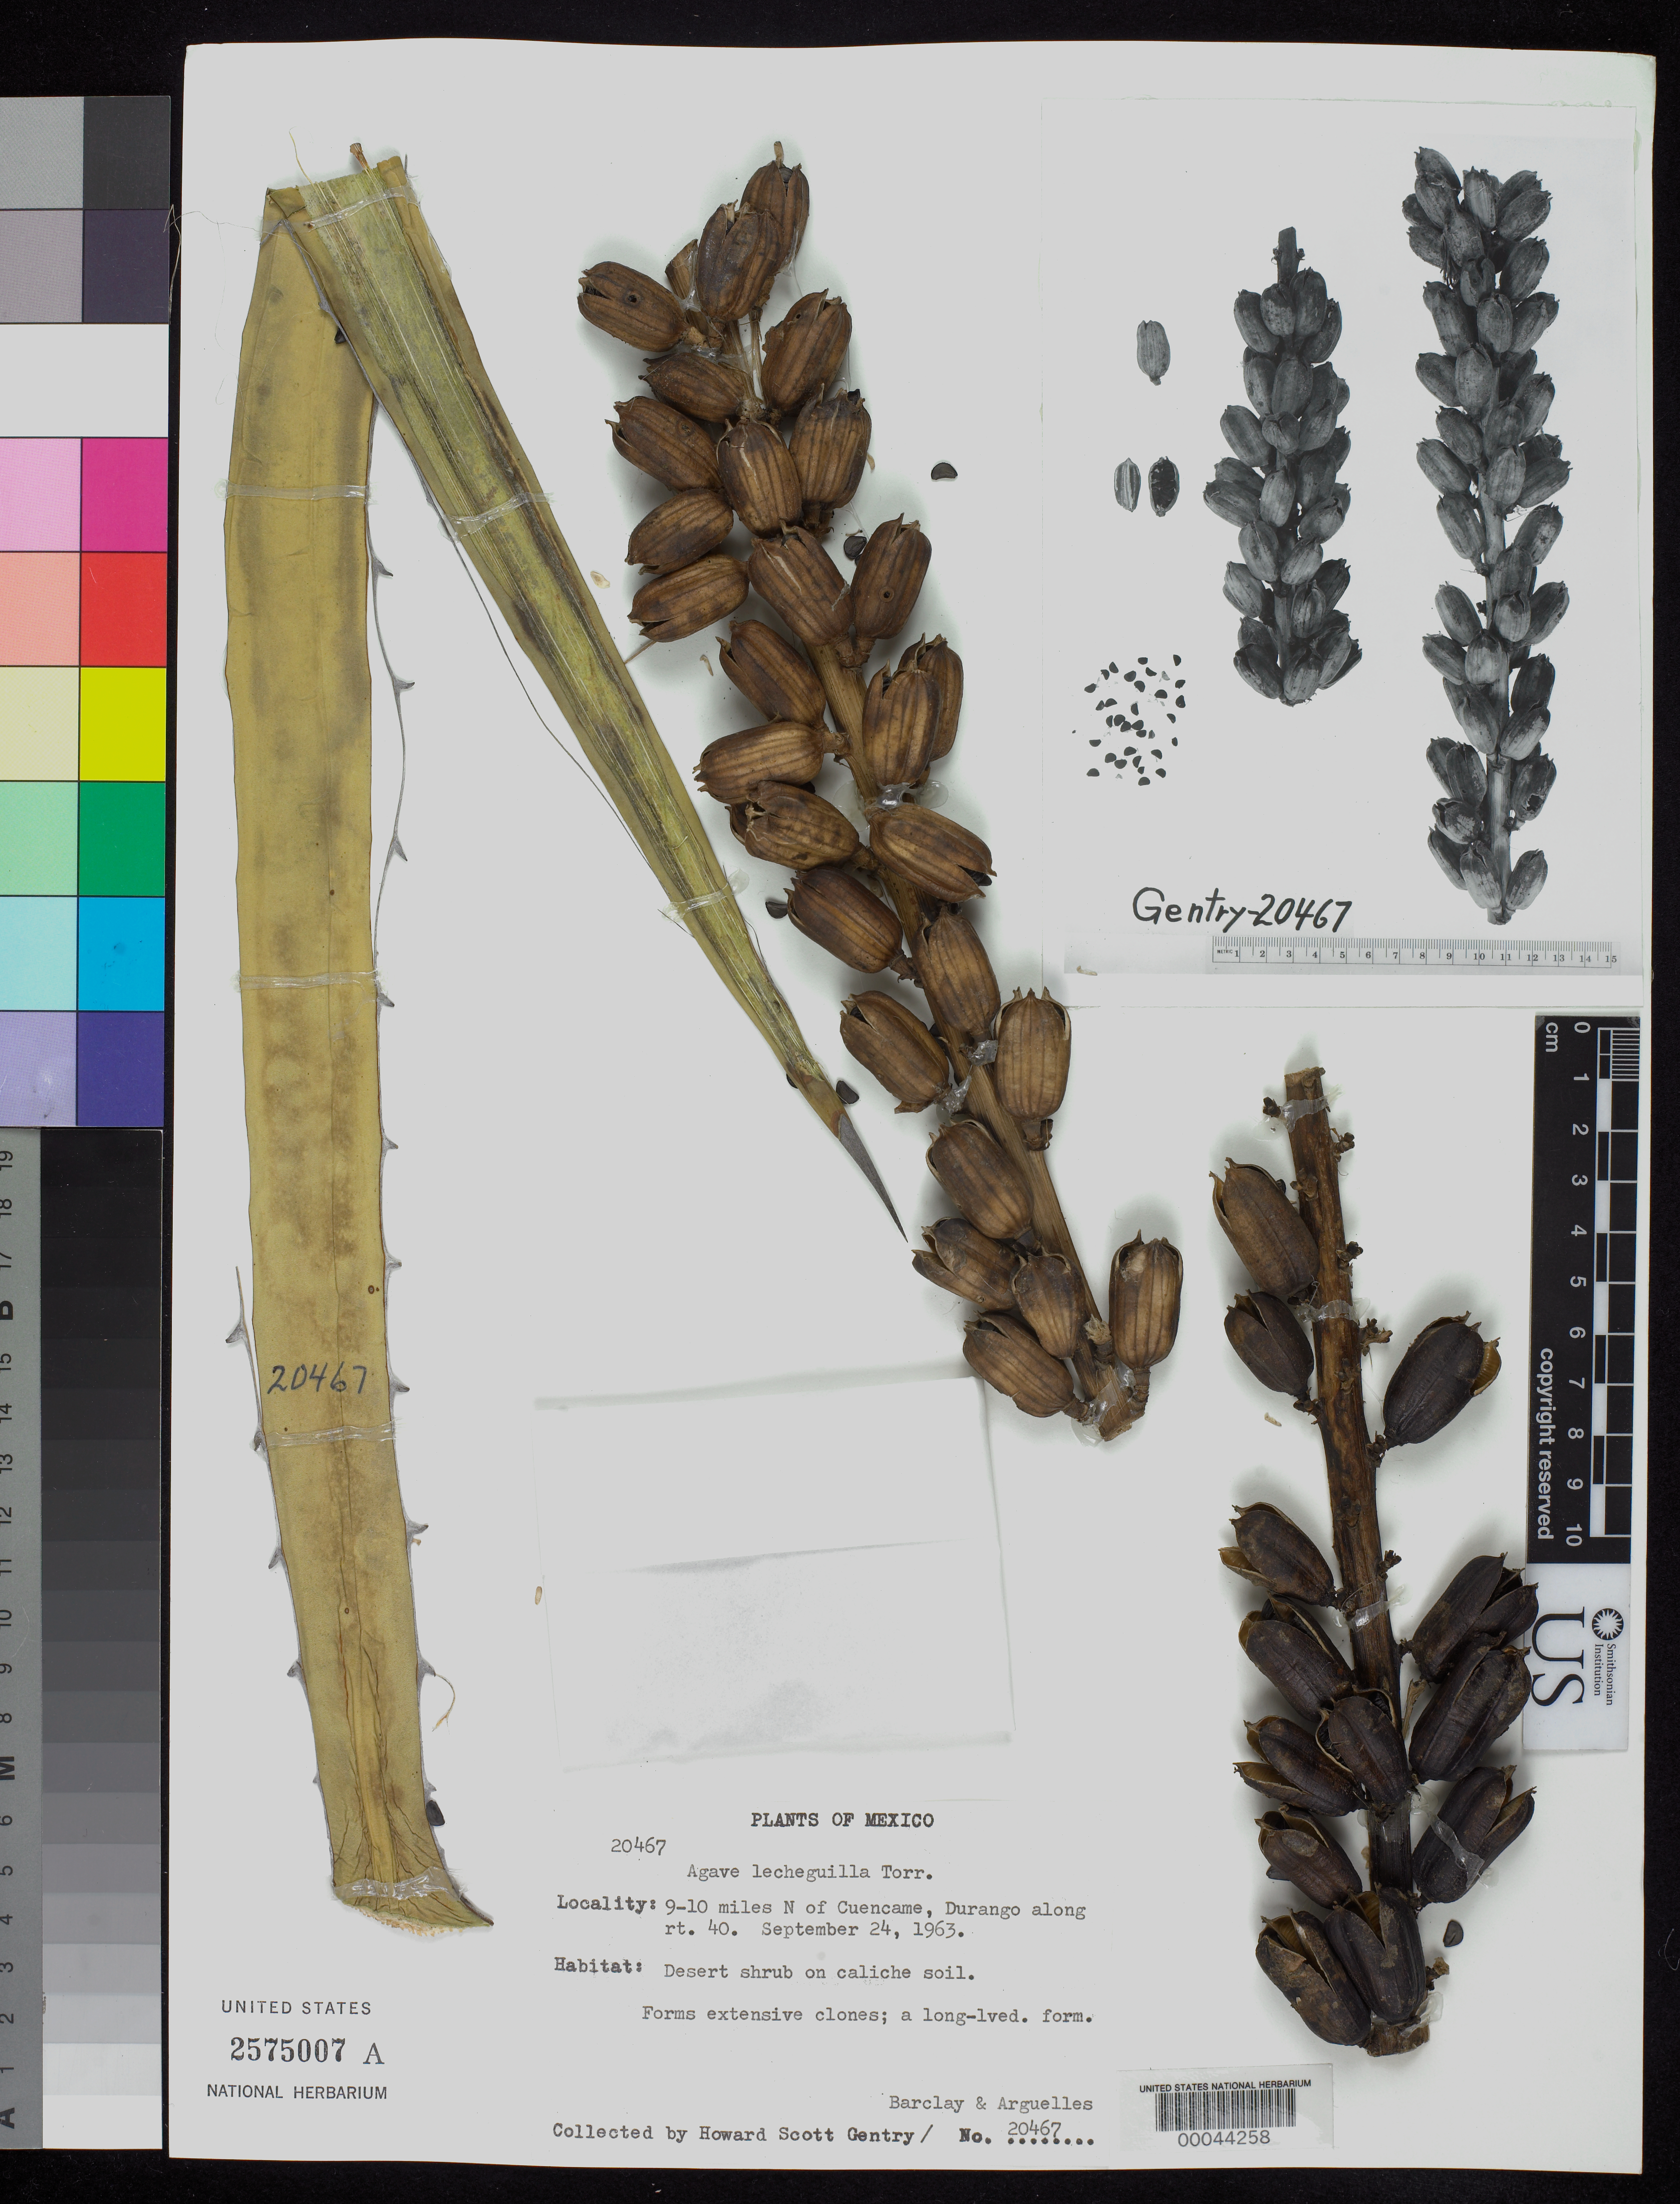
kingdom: Plantae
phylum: Tracheophyta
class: Liliopsida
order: Asparagales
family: Asparagaceae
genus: Agave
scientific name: Agave lechuguilla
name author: Torr.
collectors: H. S. Gentry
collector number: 20467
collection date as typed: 24 Sep 1963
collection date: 1963-09-24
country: Mexico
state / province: Durango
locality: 9-10 mi N of Cuencame, along rt 40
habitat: Desert shrub on caliche soil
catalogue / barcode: US 2575007A